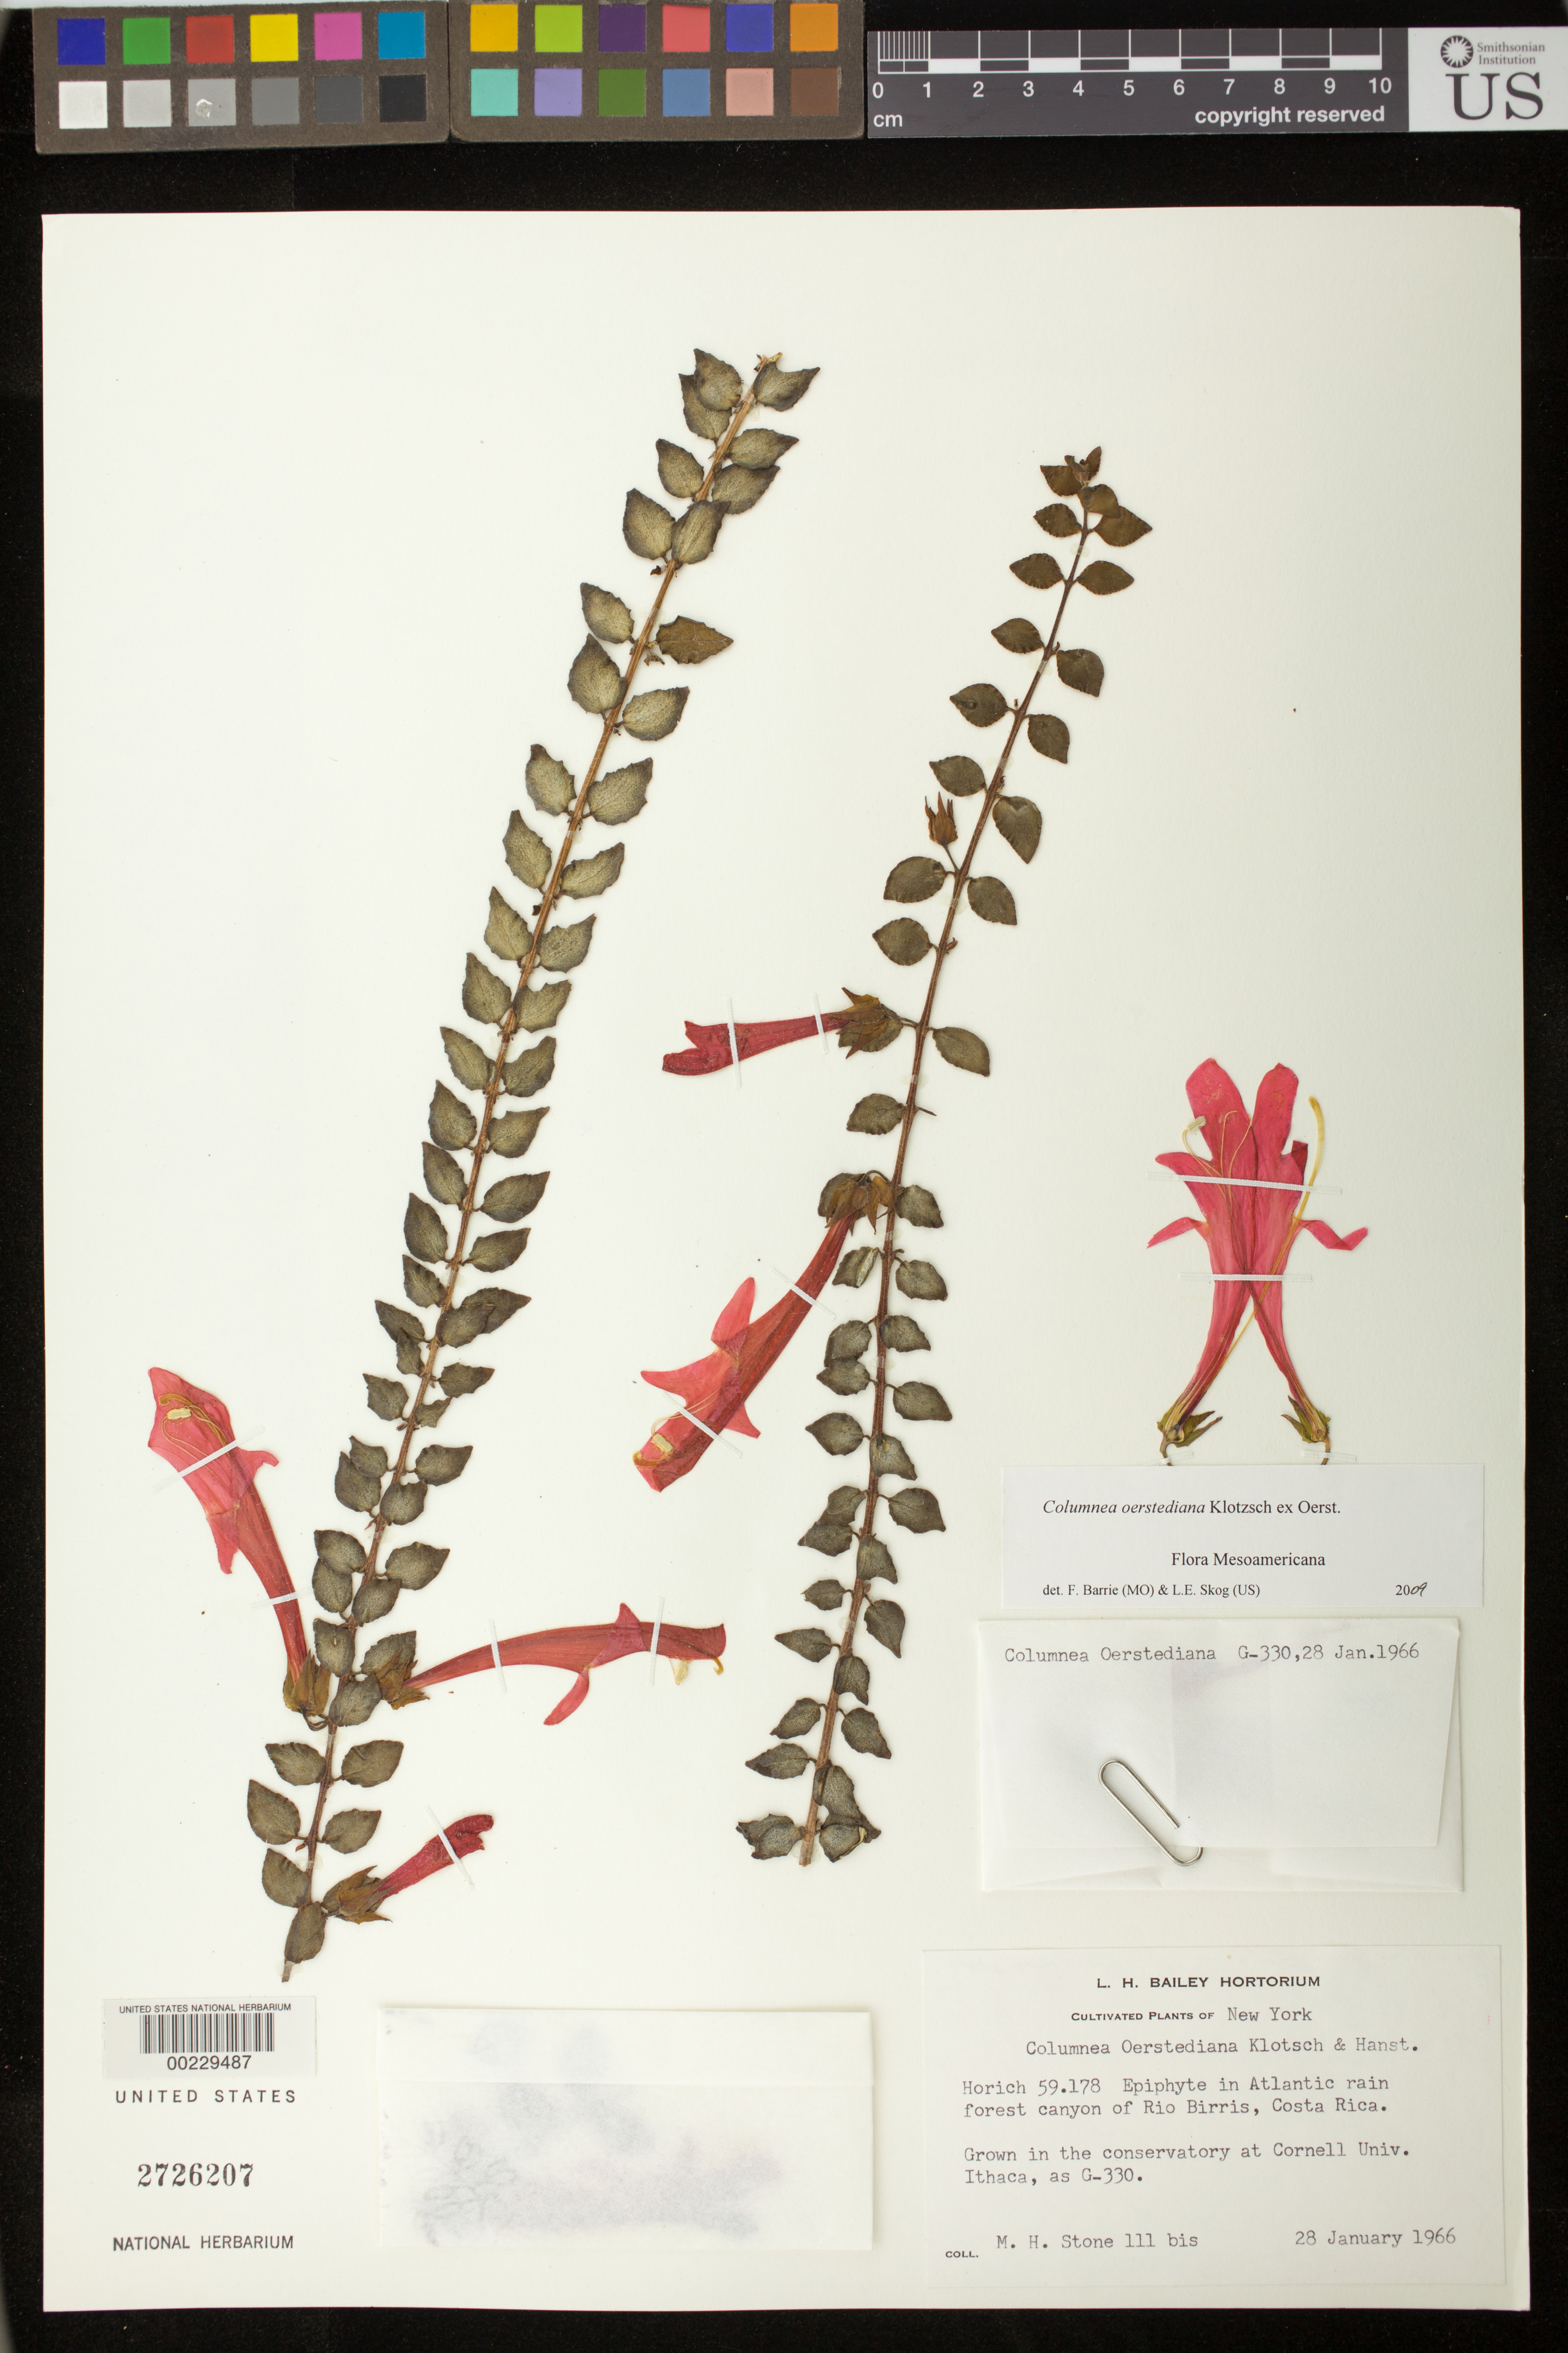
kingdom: Plantae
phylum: Tracheophyta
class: Magnoliopsida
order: Lamiales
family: Gesneriaceae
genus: Columnea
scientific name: Columnea oerstediana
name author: Klotzsch ex Oerst.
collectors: M. Stone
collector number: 111 bis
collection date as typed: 28 Jan 1966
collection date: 1966-01-28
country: Costa Rica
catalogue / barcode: US 2726207